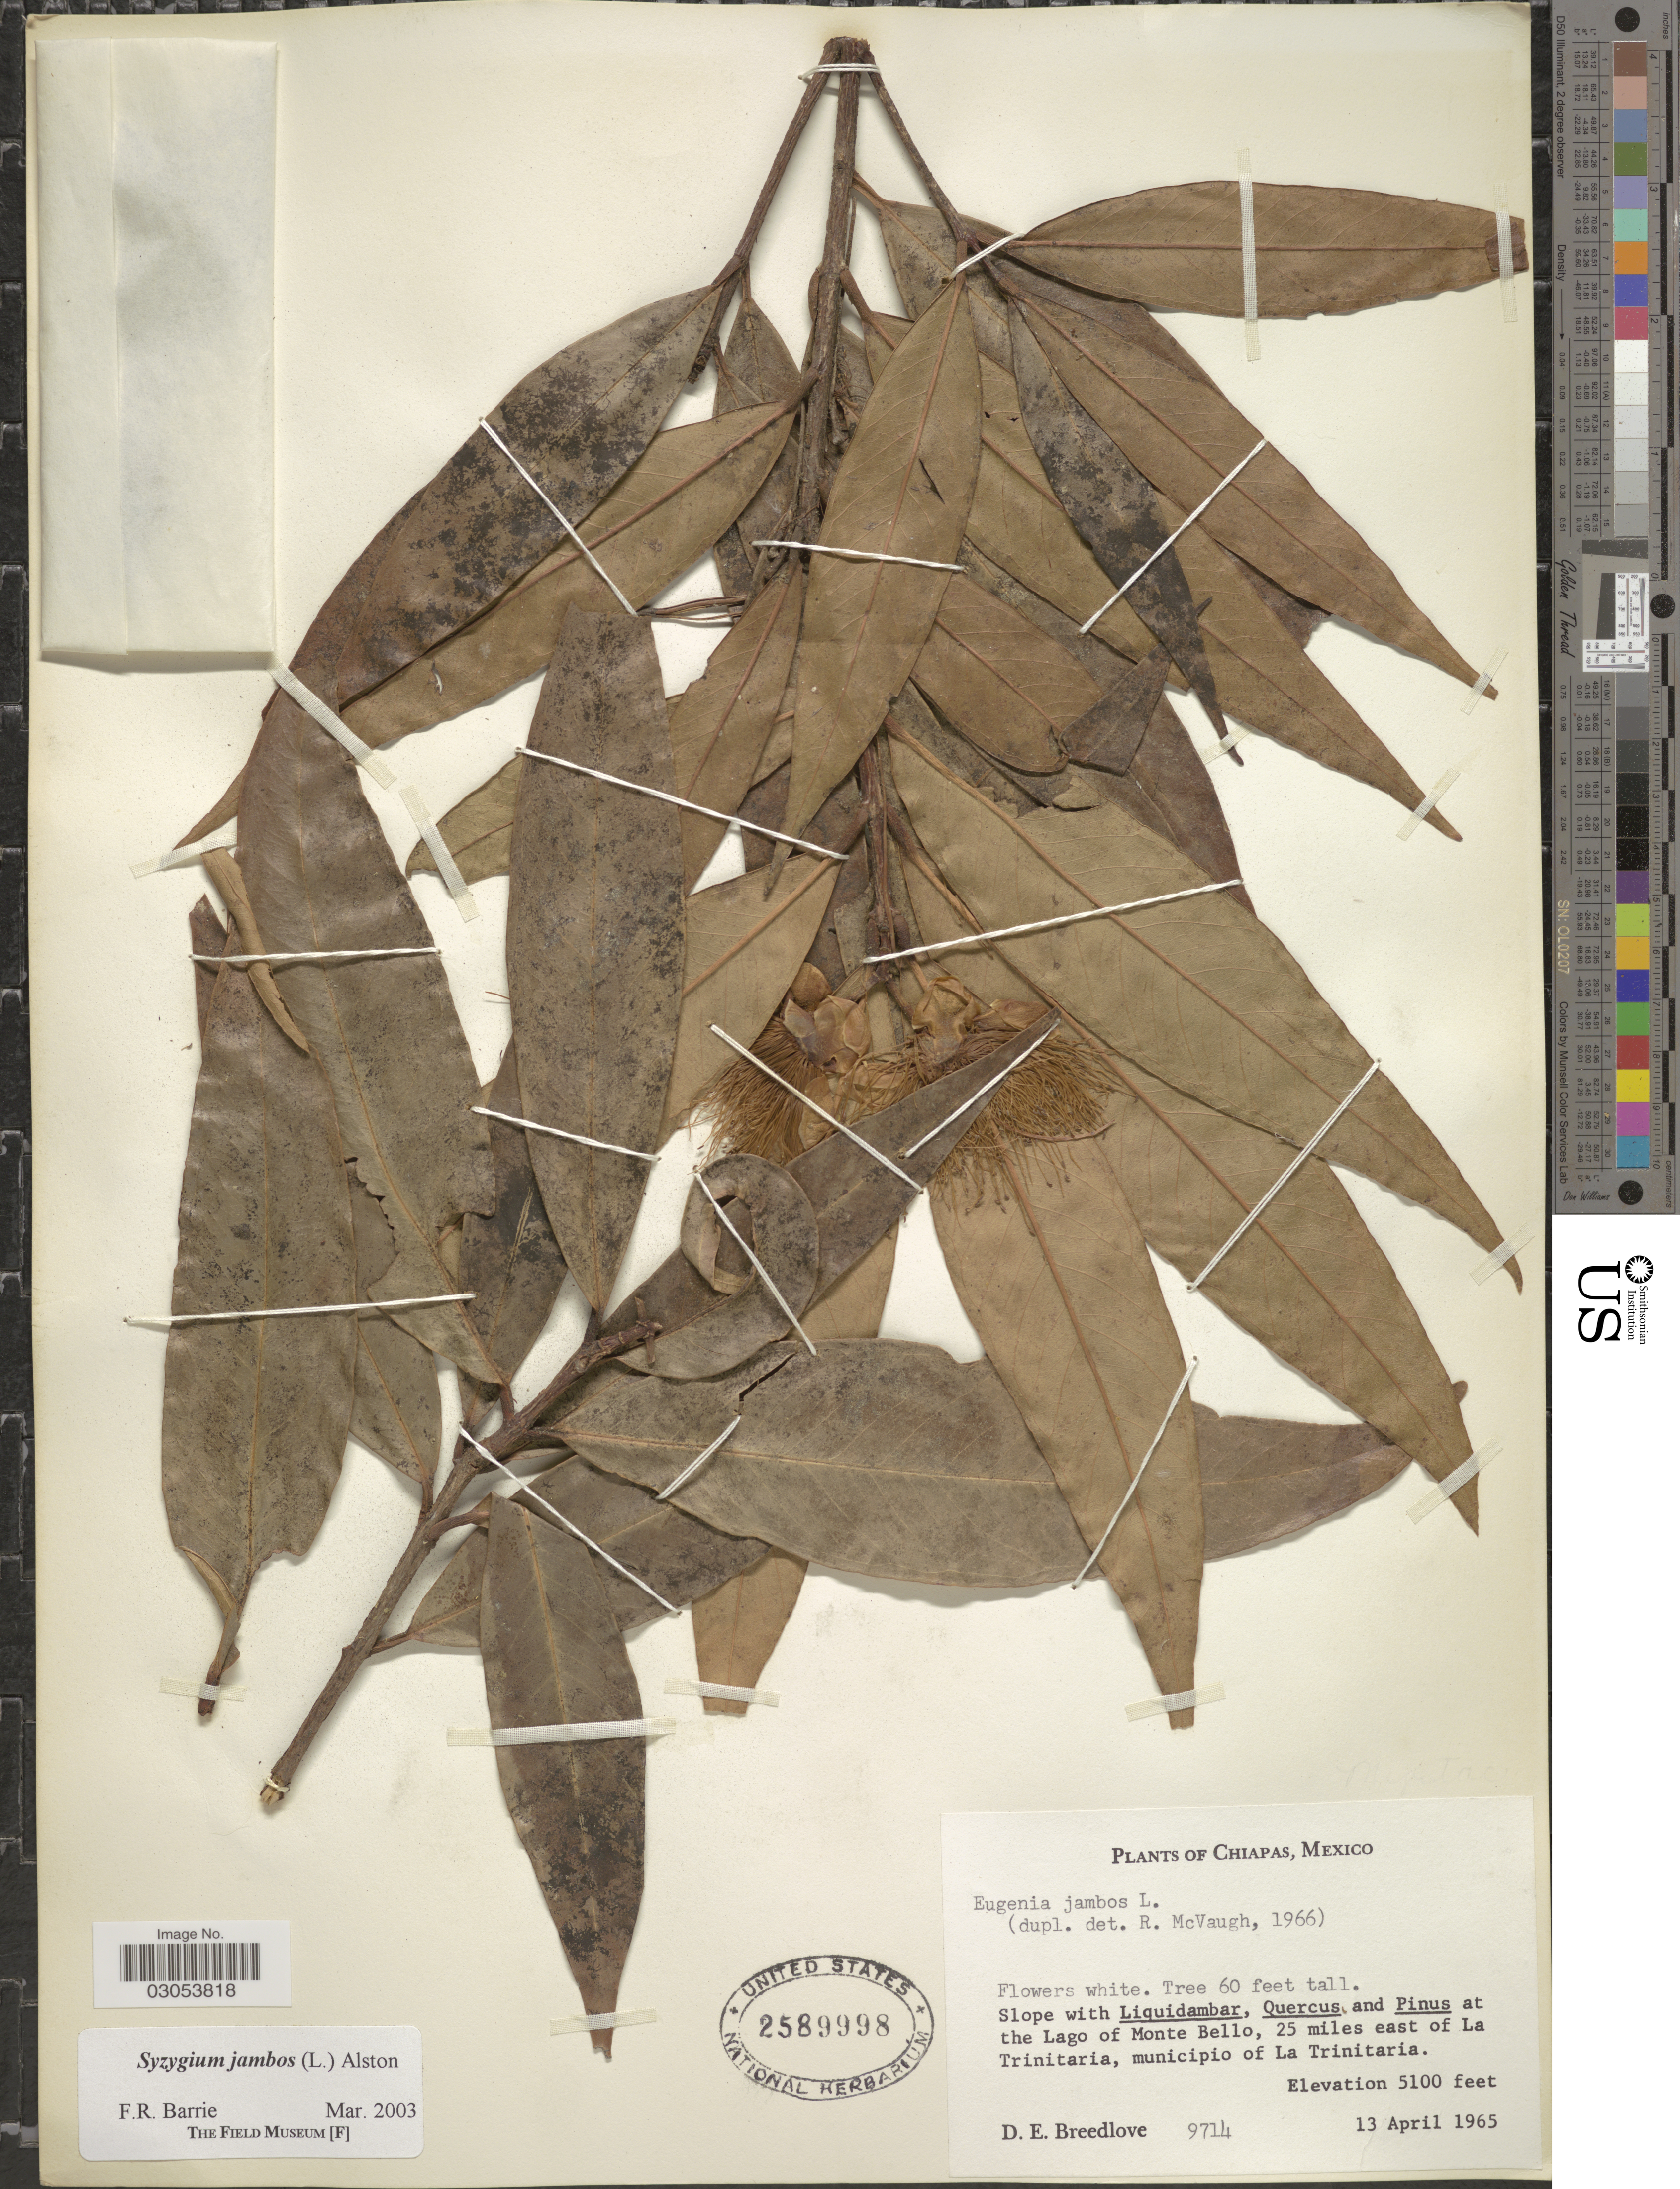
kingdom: Plantae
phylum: Tracheophyta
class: Magnoliopsida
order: Myrtales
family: Myrtaceae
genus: Syzygium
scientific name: Syzygium jambos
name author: (L.) Alston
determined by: Barrie, F. R.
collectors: D. E. Breedlove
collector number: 9714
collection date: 1965-04-13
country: Mexico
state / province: Chiapas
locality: The Lago of Monte Bello, 25 miles east of La Trinitaria, municipio of La Trinitaria.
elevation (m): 1554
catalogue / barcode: US 2589998